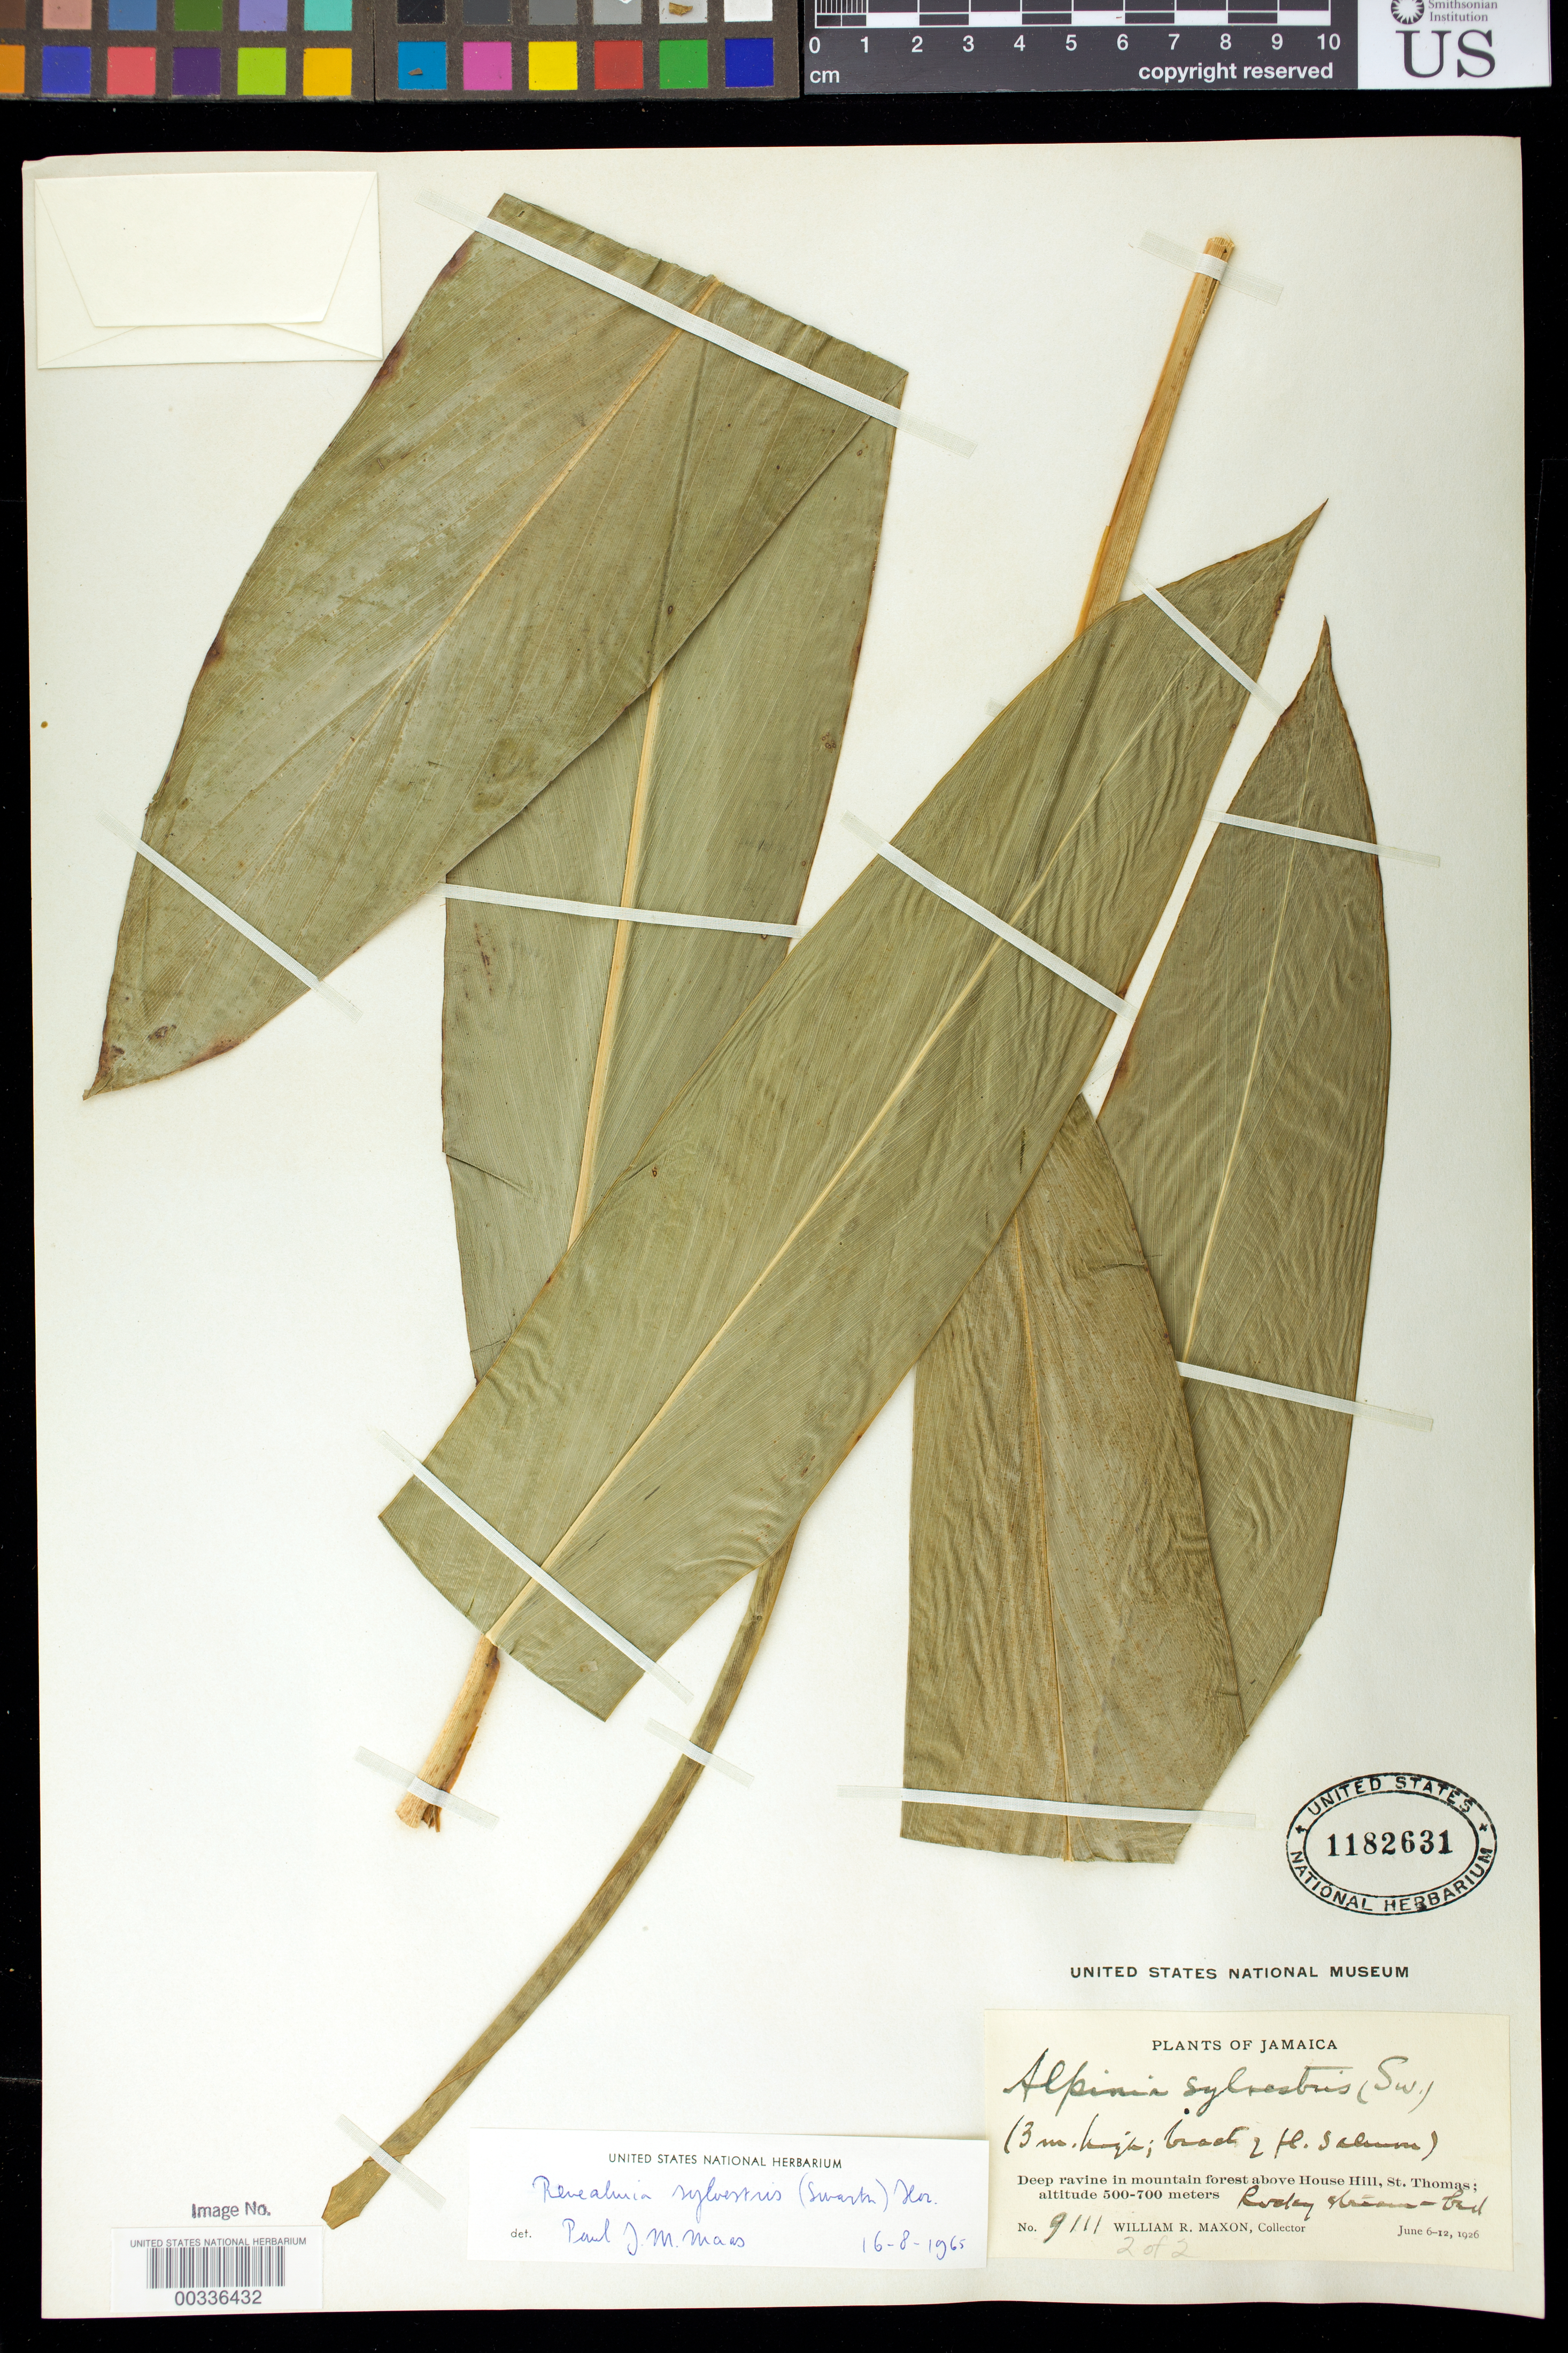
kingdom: Plantae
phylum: Tracheophyta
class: Liliopsida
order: Zingiberales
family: Zingiberaceae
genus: Renealmia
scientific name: Renealmia sylvestris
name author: Horan.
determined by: Maas, Paul J. M.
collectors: W. R. Maxon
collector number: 9111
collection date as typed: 06 Jun 1926 to 12 Jun 1926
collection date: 1926-06-06/1926-06-12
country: Jamaica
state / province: Saint Thomas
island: Greater Antilles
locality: Above house hill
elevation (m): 500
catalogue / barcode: US 1182631